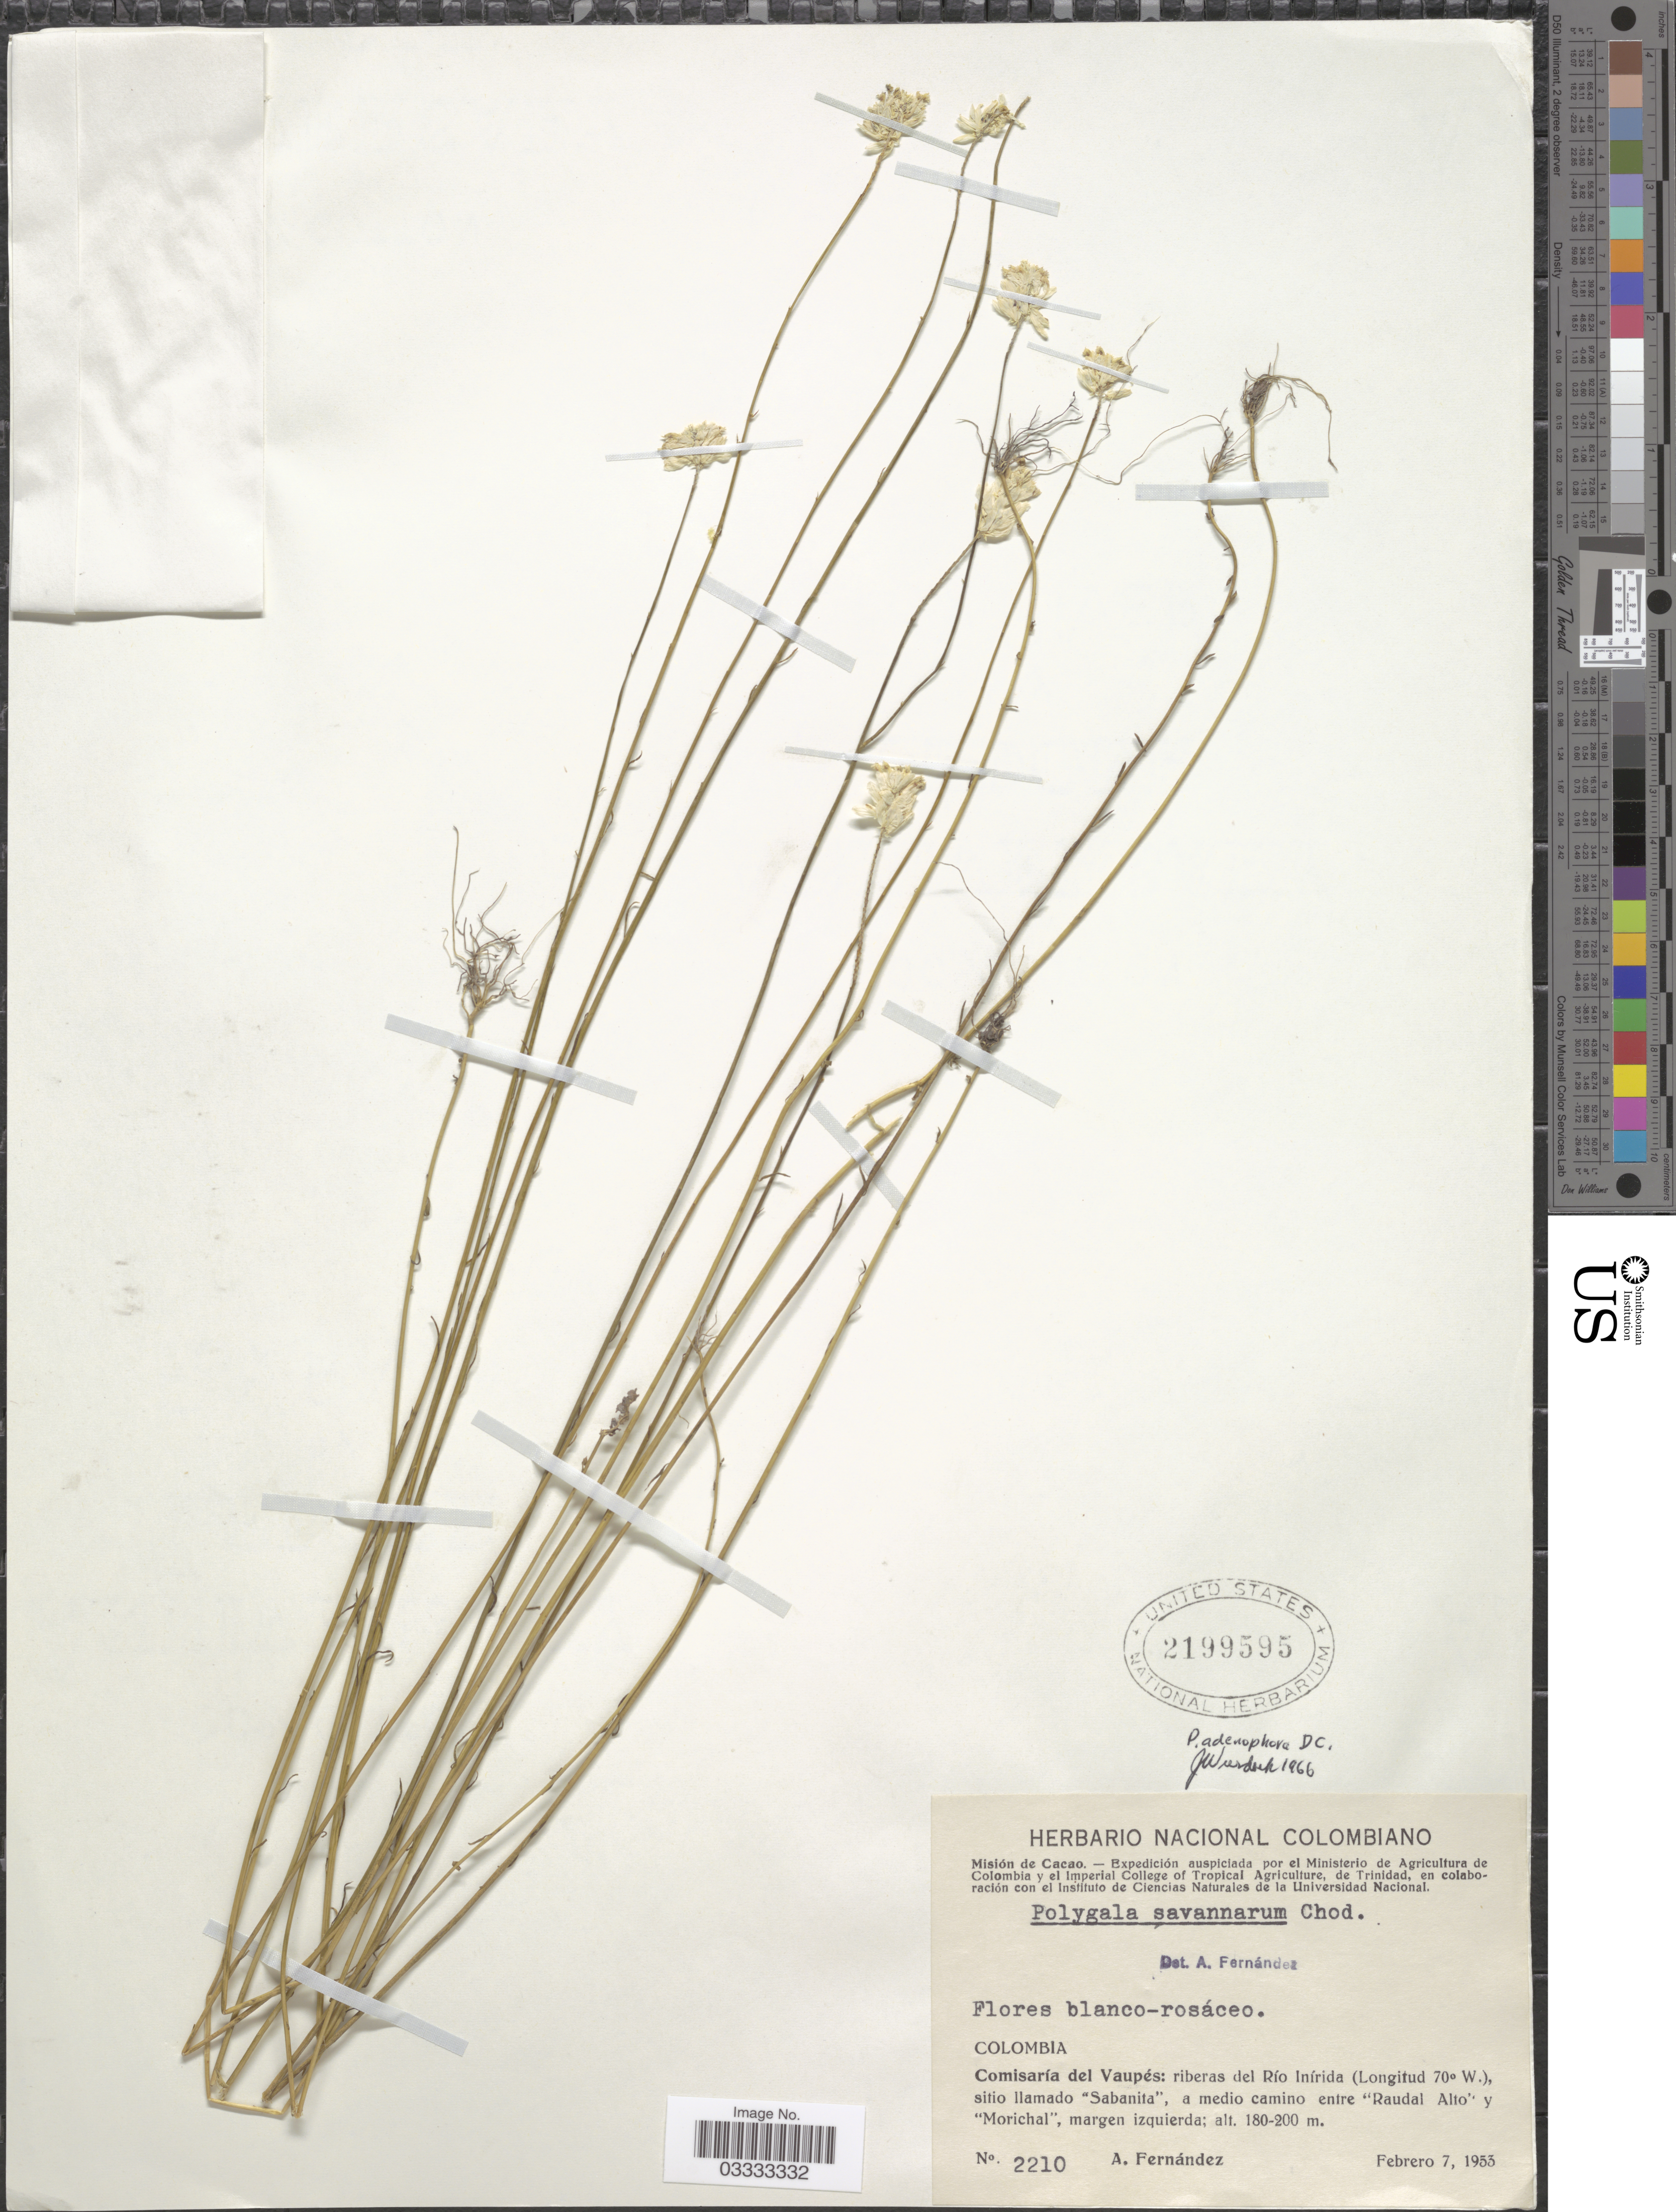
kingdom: Plantae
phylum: Tracheophyta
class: Magnoliopsida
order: Fabales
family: Polygalaceae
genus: Polygala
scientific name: Polygala adenophora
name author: DC.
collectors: A. Fernández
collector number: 2210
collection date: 1953-02-07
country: Colombia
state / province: Vaupés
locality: Comisaría del Vaupés: riberas del Río Inírida, sitio llamado "Sabanita", a medio camino entre "Raudal Alto" y "Morichal", margen izquierda.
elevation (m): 180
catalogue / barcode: US 2199595